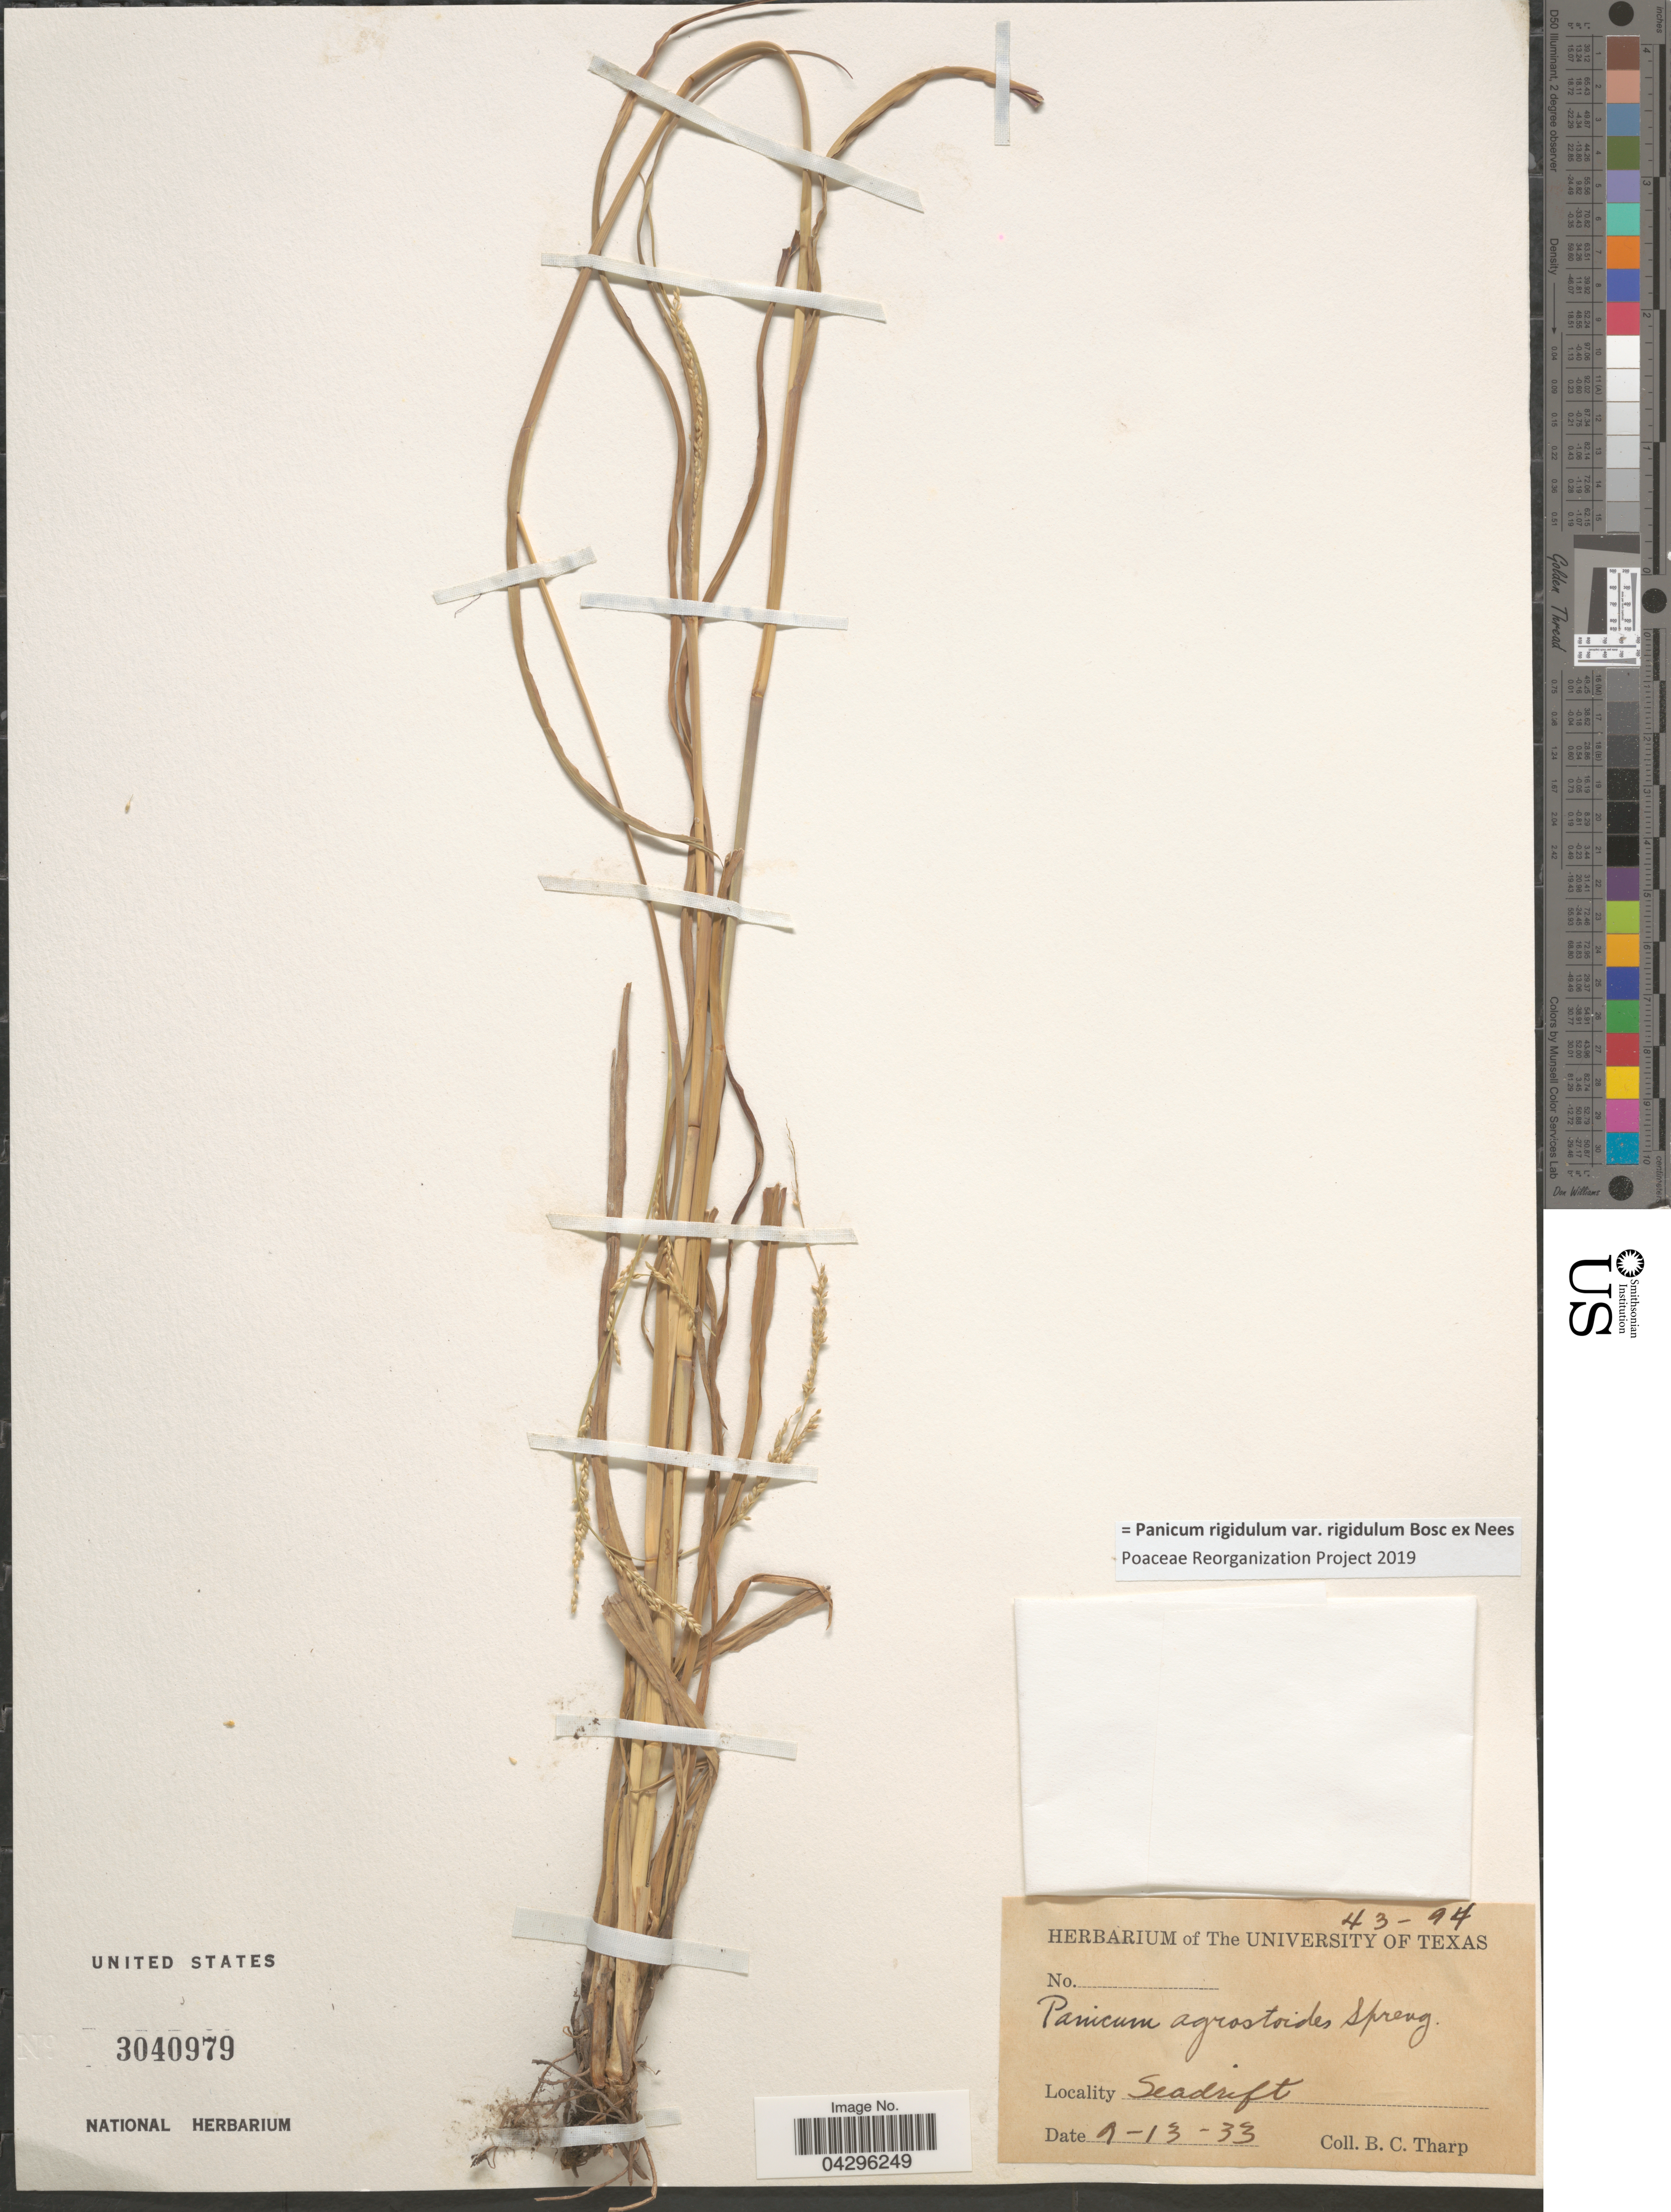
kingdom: Plantae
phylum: Tracheophyta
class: Liliopsida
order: Poales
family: Poaceae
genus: Panicum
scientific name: Panicum rigidulum var. rigidulum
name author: Bosc ex Nees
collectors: B. C. Tharp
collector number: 43-94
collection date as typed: Transcribed d/m/y: 13/1/33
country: United States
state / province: Texas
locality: Seadrift.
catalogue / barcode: US 3040979